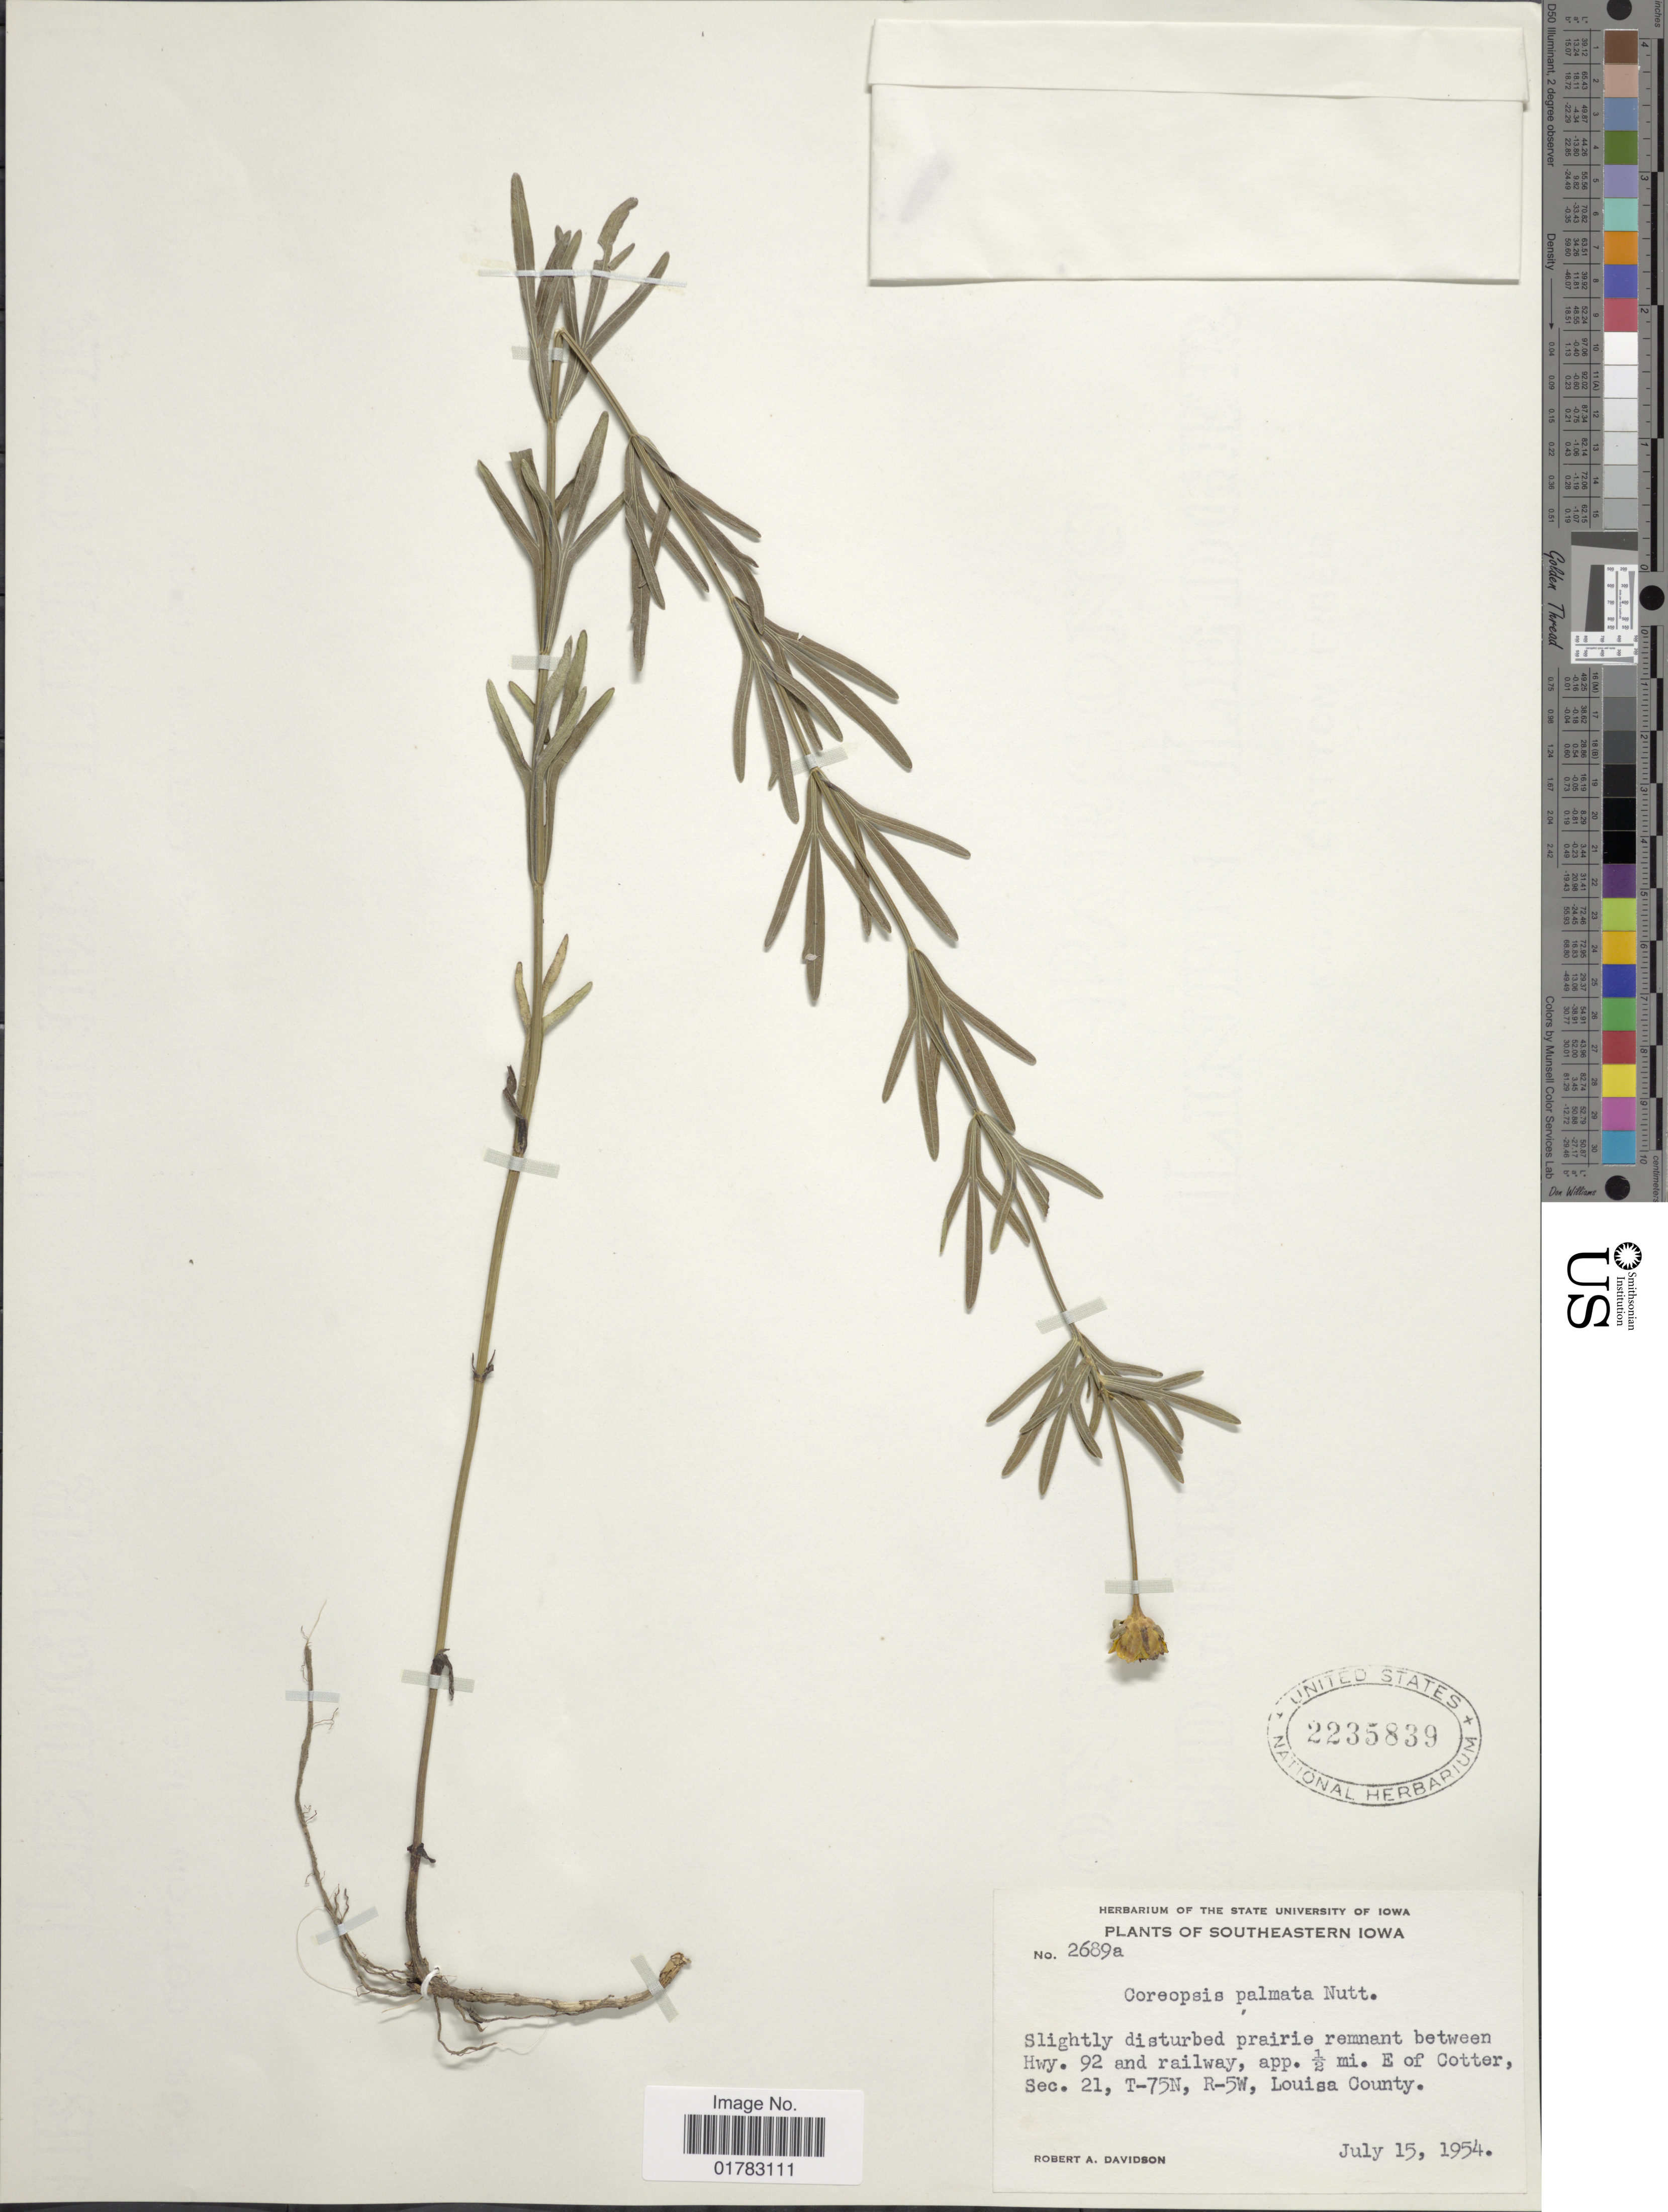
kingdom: Plantae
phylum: Tracheophyta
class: Magnoliopsida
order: Asterales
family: Asteraceae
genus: Coreopsis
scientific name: Coreopsis palmata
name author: Nutt.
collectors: R. A. Davidson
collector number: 2689a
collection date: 1954-07-15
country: United States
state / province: Iowa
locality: Southeastern Iowa, slightly disturbed prairie remnant between Hwy. 92 and railway, app. ½ mi. E of Cotter, Sec. 21, T-75N, R-5W, Louisa County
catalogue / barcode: US 2235839